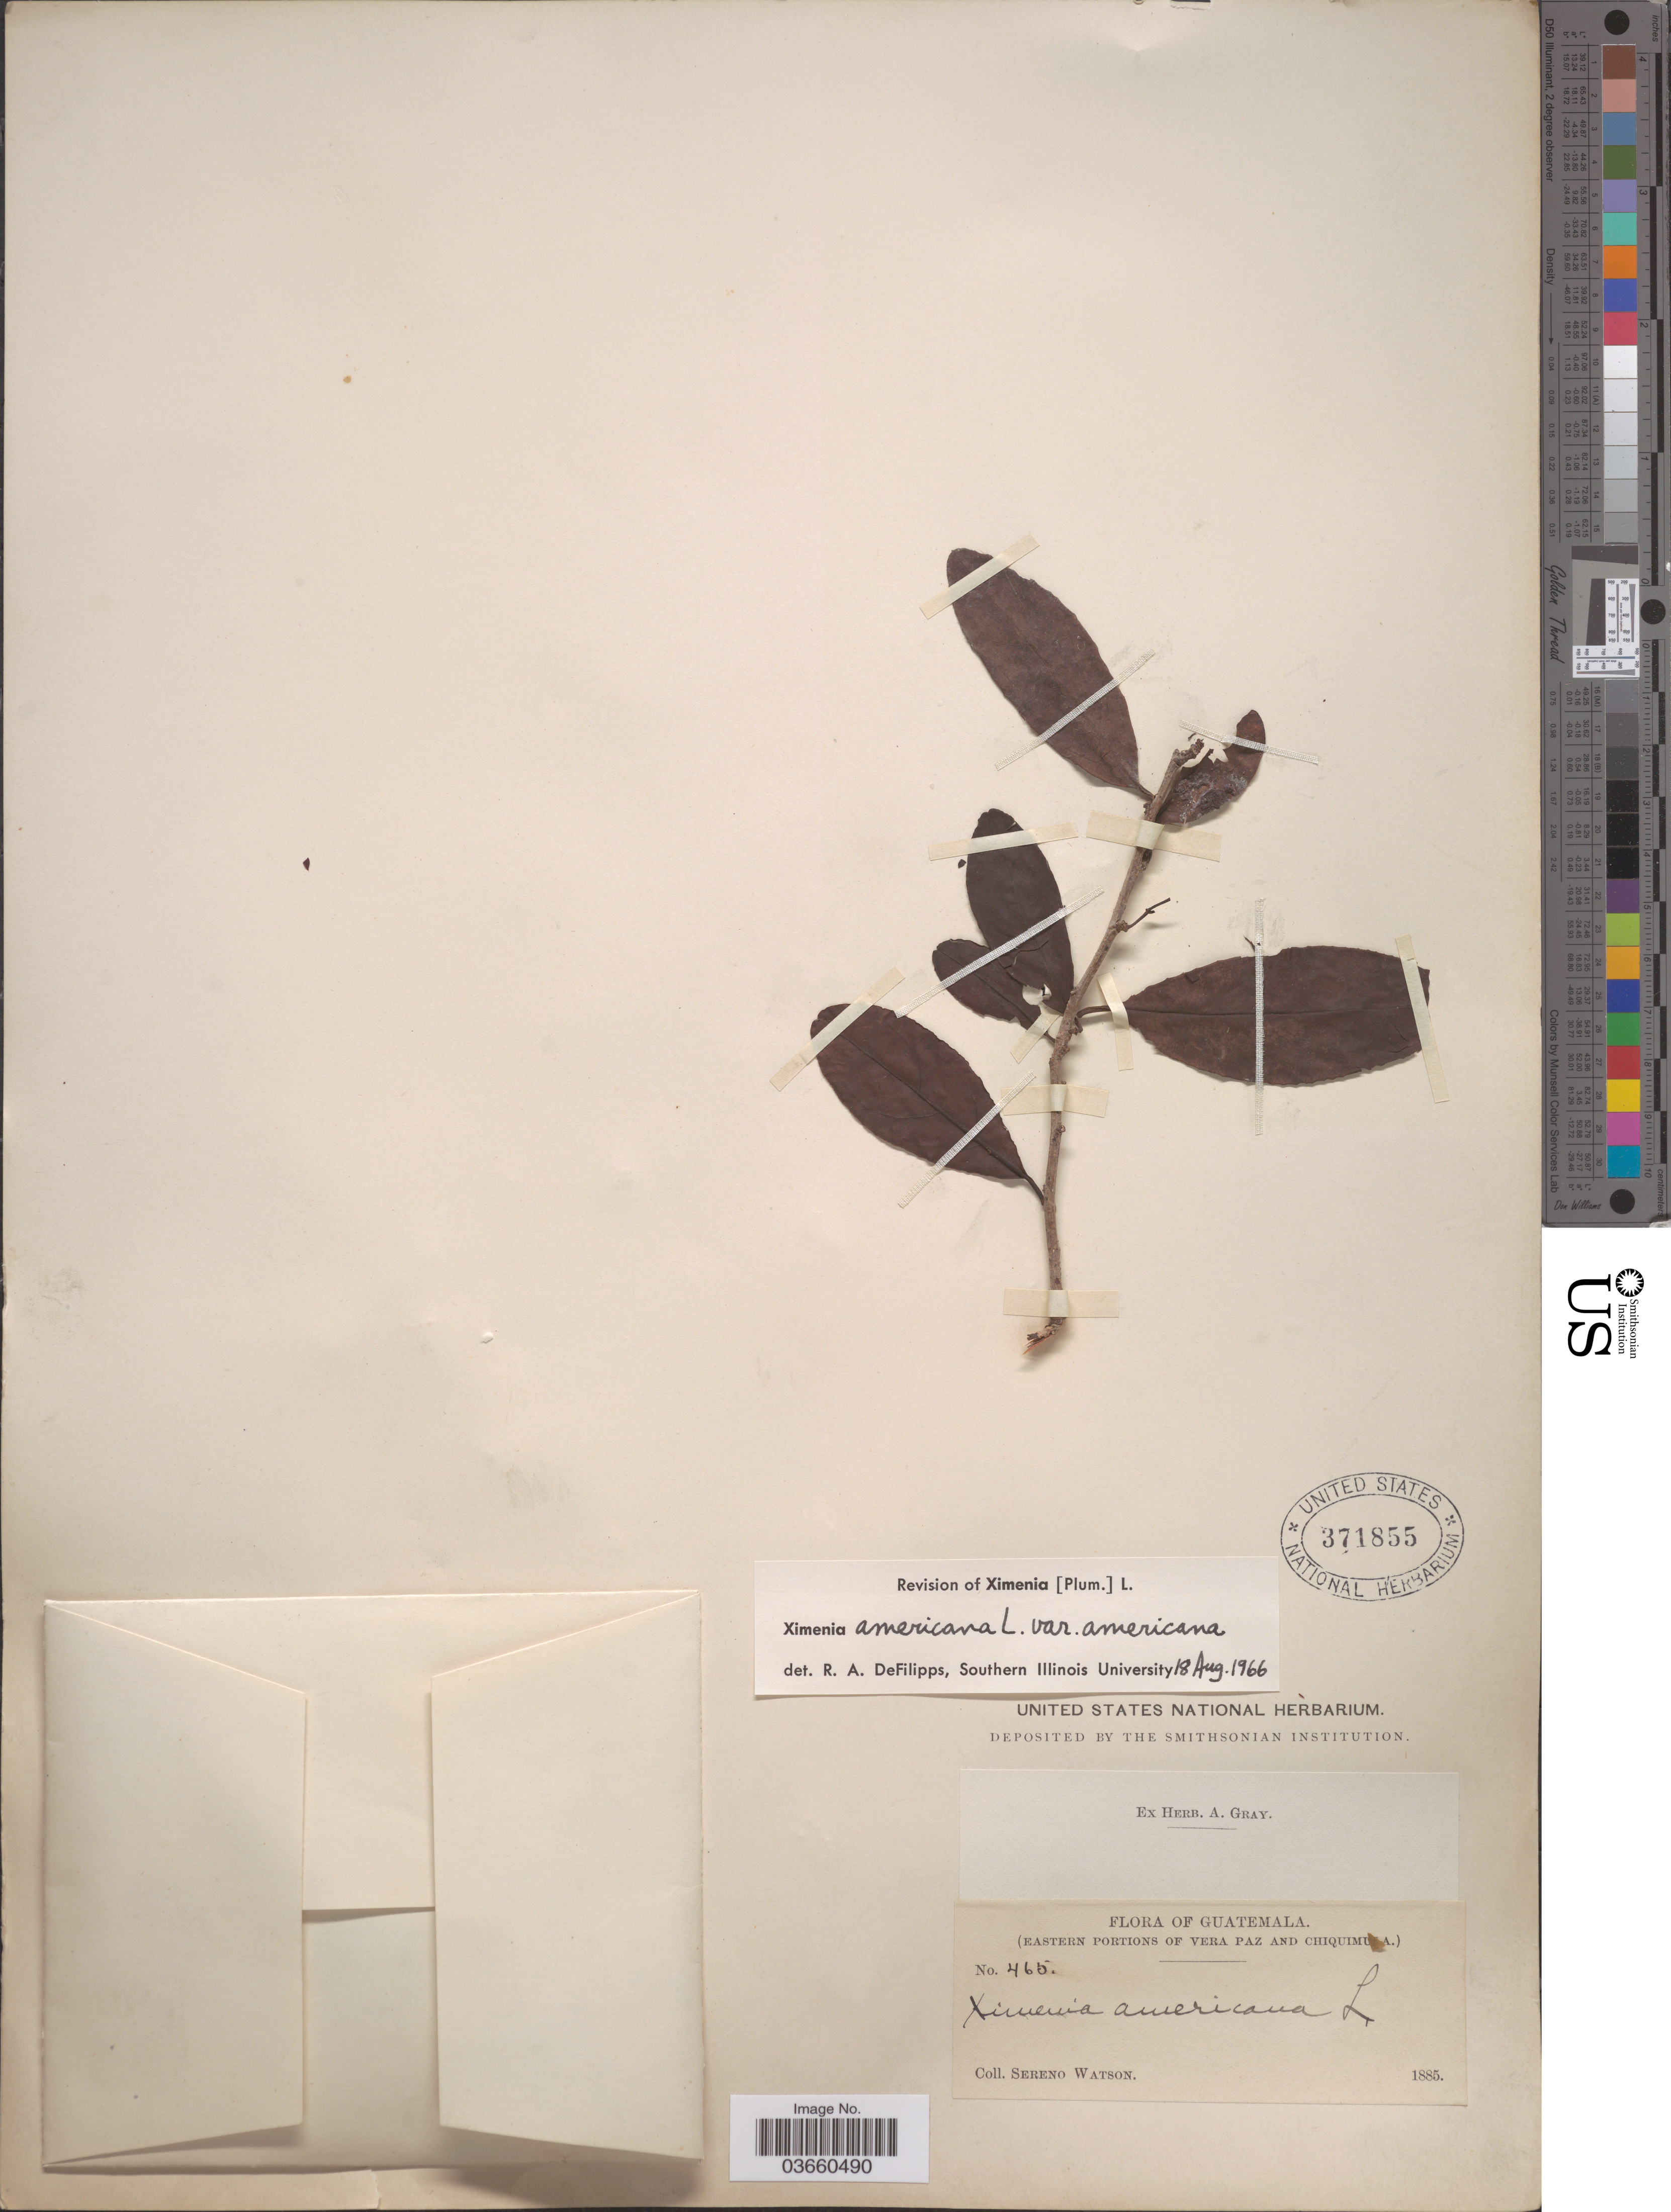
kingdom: Plantae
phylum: Tracheophyta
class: Magnoliopsida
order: Santalales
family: Ximeniaceae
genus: Ximenia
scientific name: Ximenia americana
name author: L.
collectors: S. Watson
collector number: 465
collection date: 1885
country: Guatemala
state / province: Chiquimula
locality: Eastern portions of Vera Paz and Chiquimula).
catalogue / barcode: US 371855